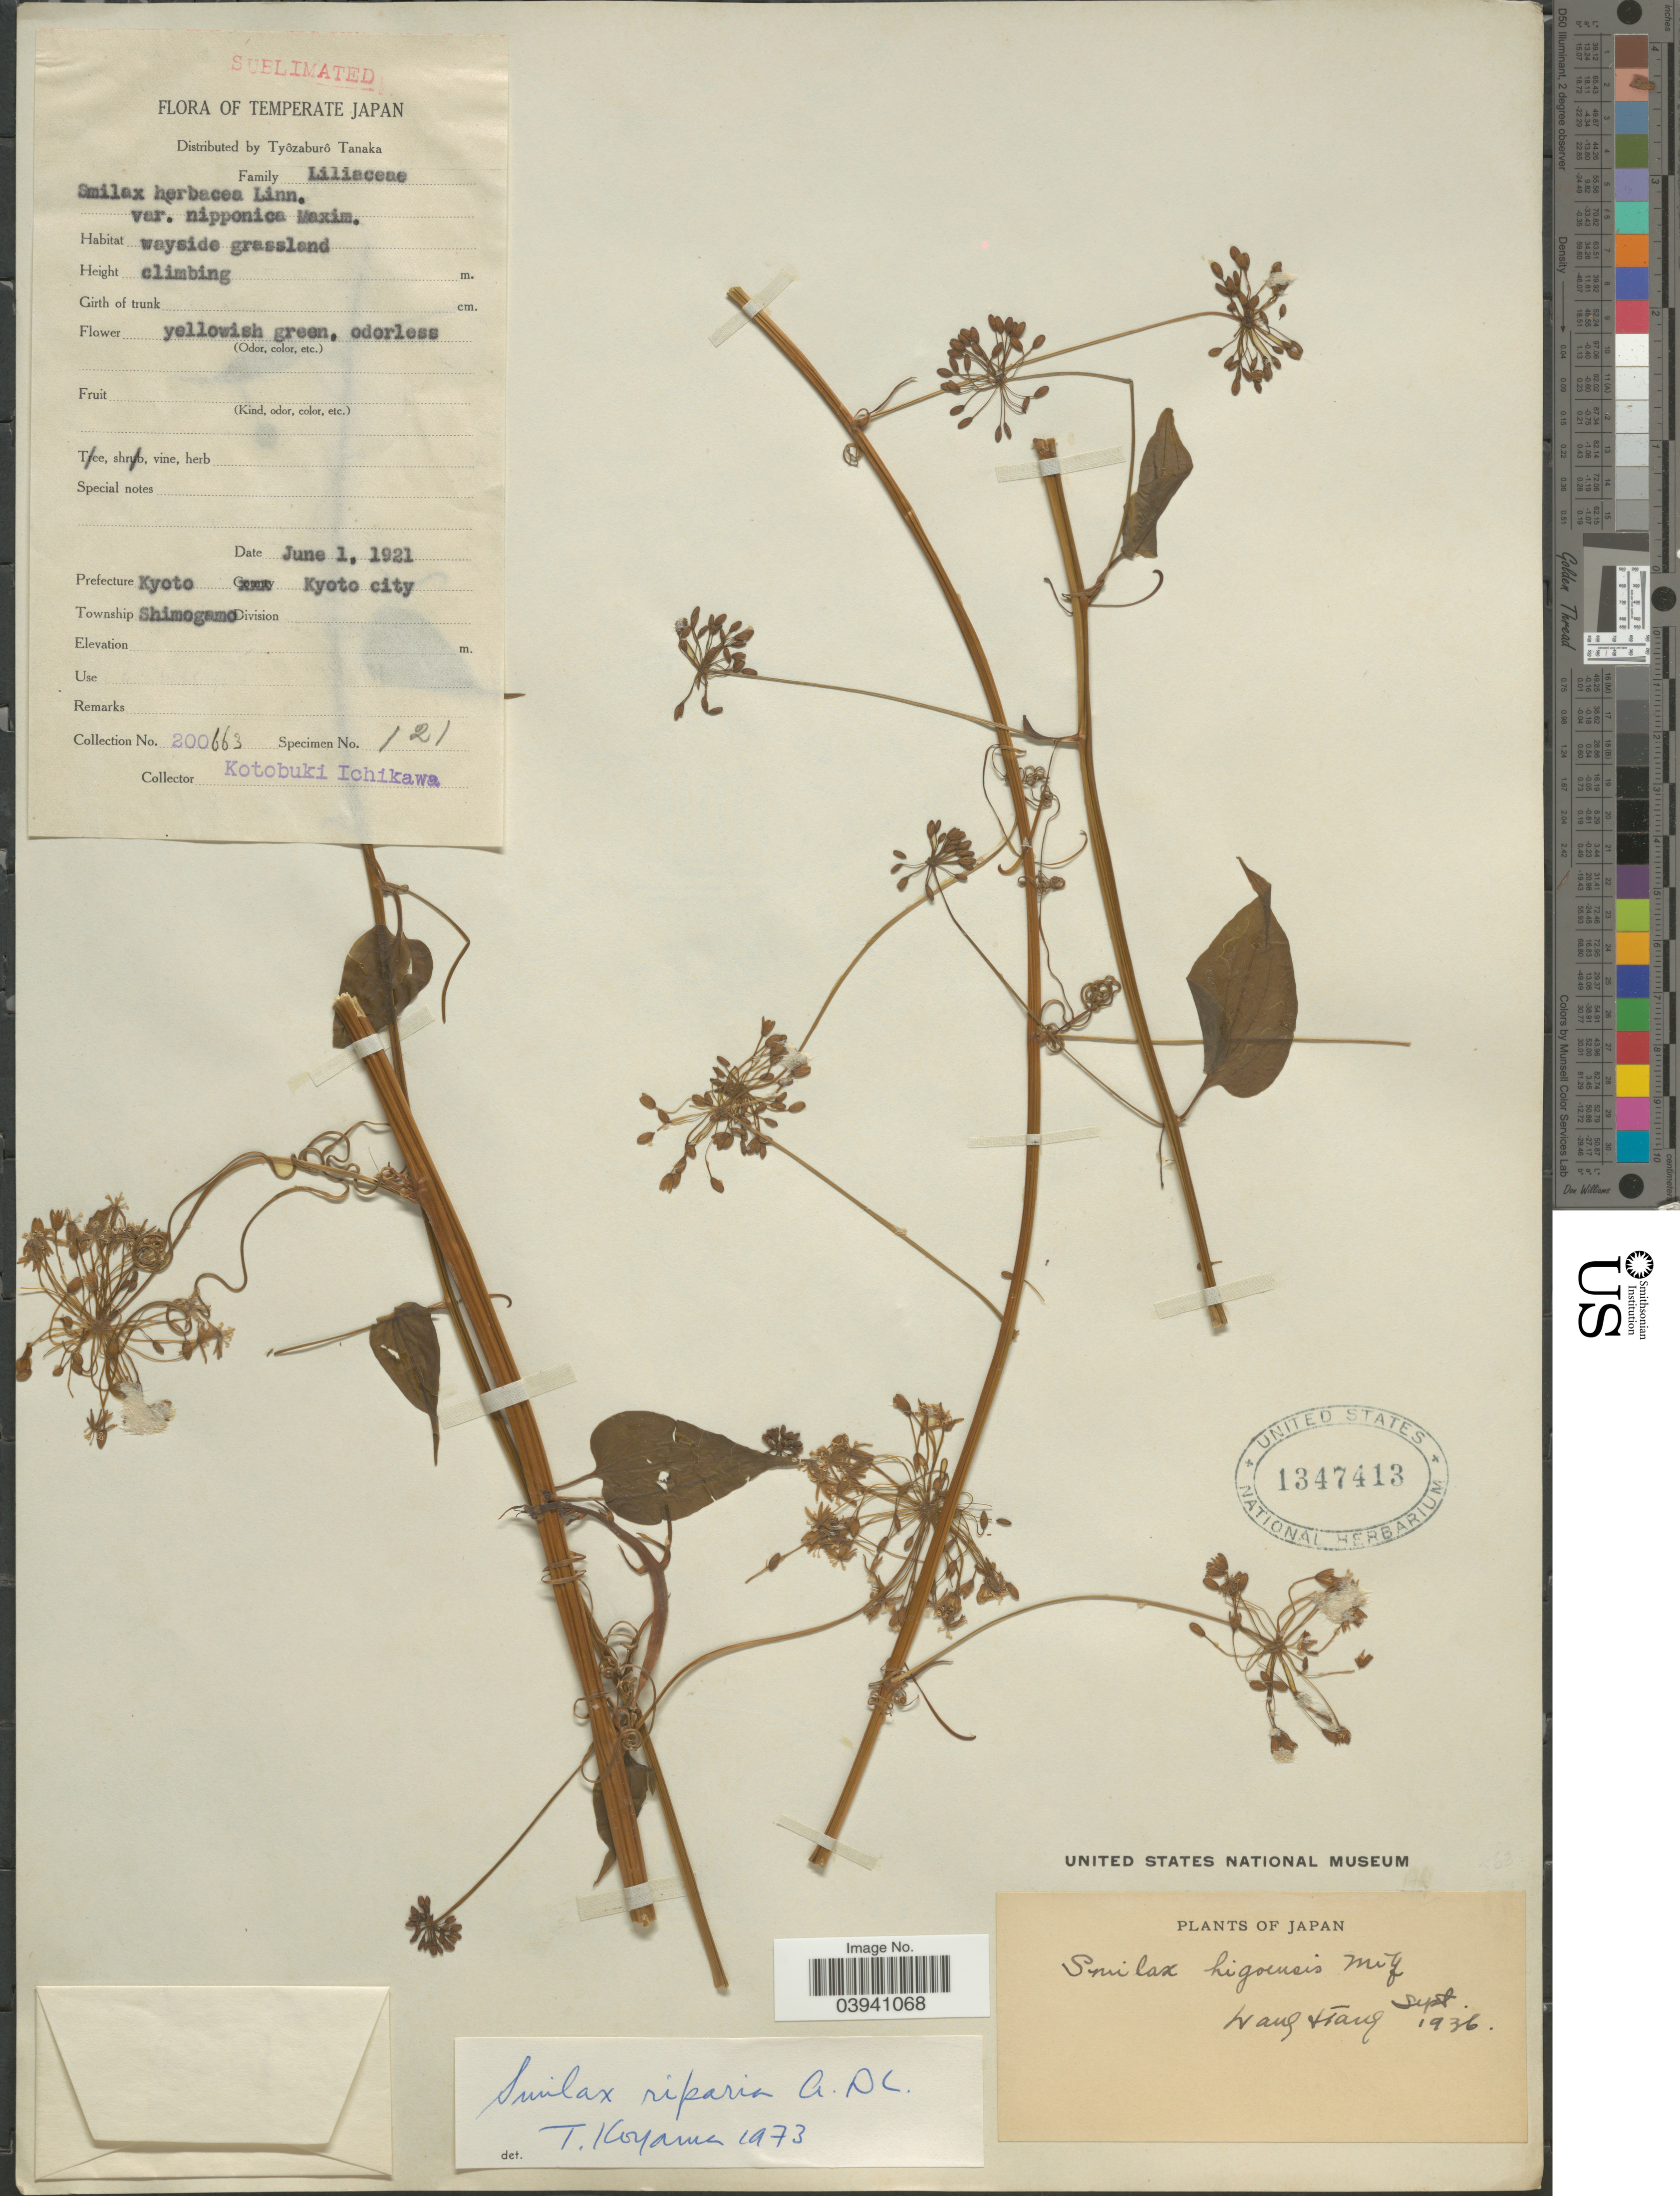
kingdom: Plantae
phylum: Tracheophyta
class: Liliopsida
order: Liliales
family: Smilacaceae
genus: Smilax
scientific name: Smilax riparia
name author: A. DC.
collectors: K. Ichikawa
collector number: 200663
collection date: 1921-06-01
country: Japan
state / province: Kyoto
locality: Temperate Japan. Prefecture Kyoto. Kyoto city. Township Shimogamo.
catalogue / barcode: US 1347413